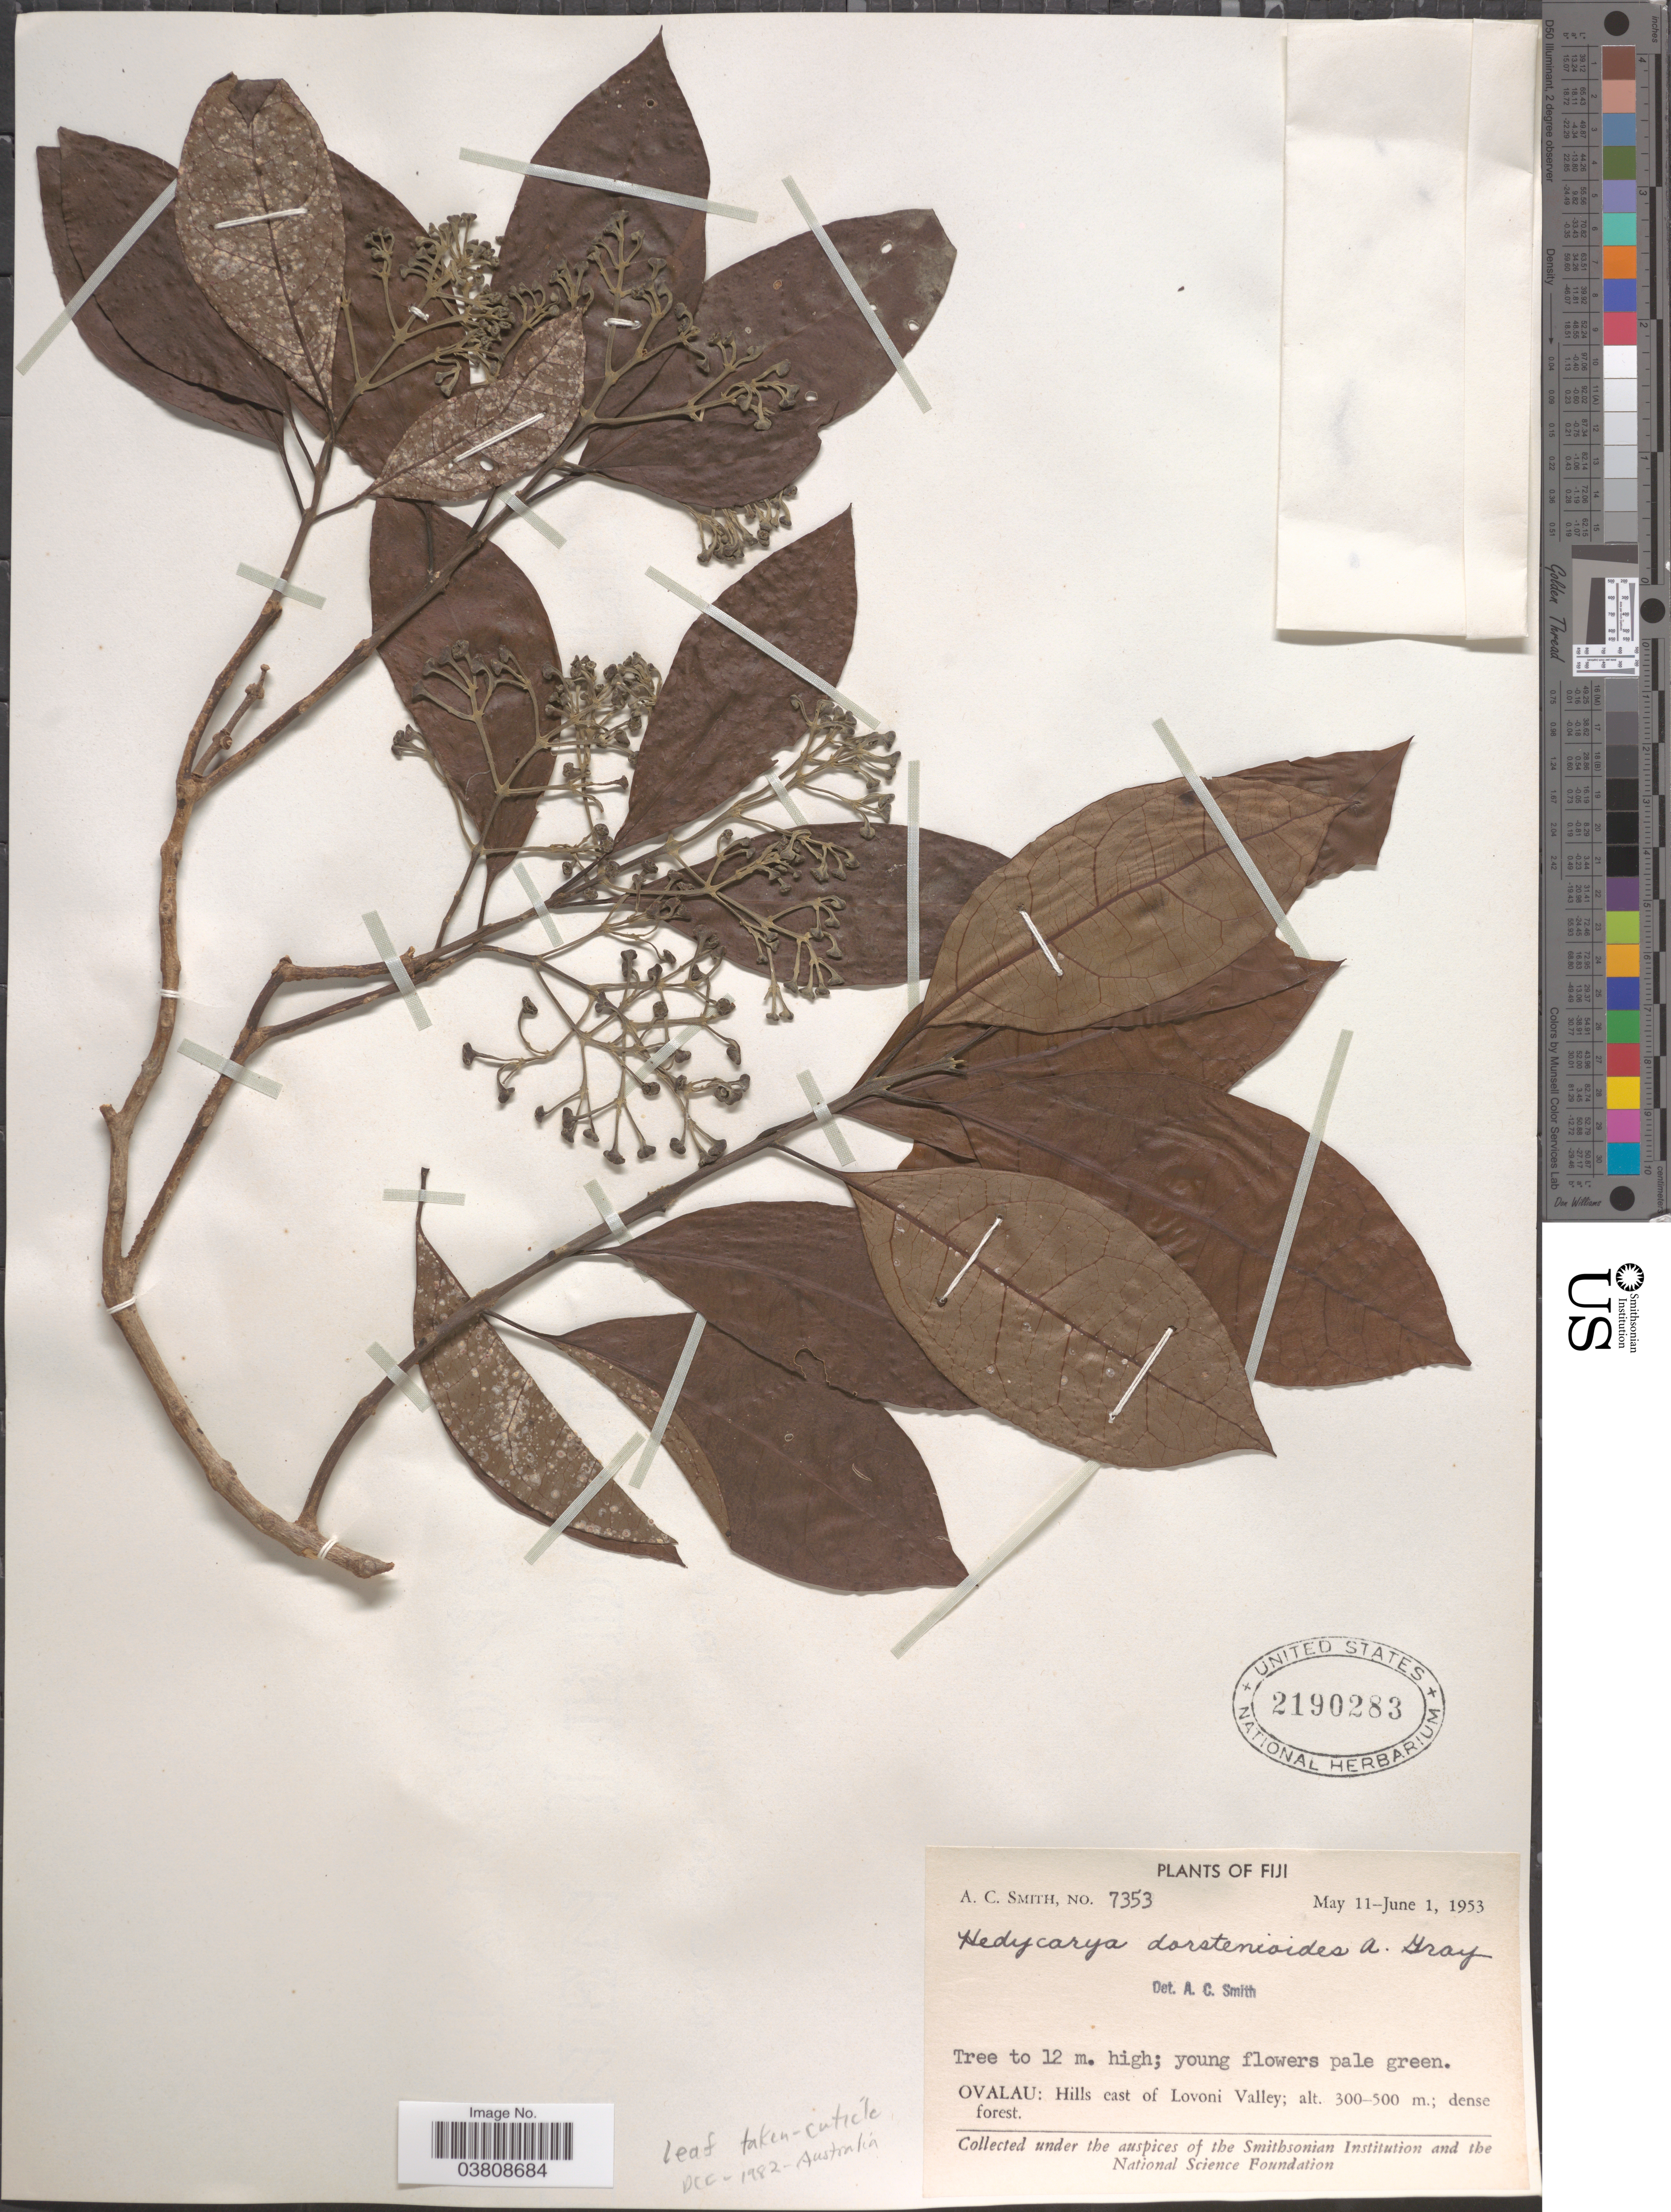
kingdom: Plantae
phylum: Tracheophyta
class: Magnoliopsida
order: Laurales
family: Monimiaceae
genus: Hedycarya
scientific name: Hedycarya dorstenioides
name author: A. Gray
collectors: A. C. Smith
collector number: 7353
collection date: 1953-05-11/1953-06-01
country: Fiji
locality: Ovalau: Hills east of Lovoni Valley.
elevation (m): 300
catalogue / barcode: US 2190283